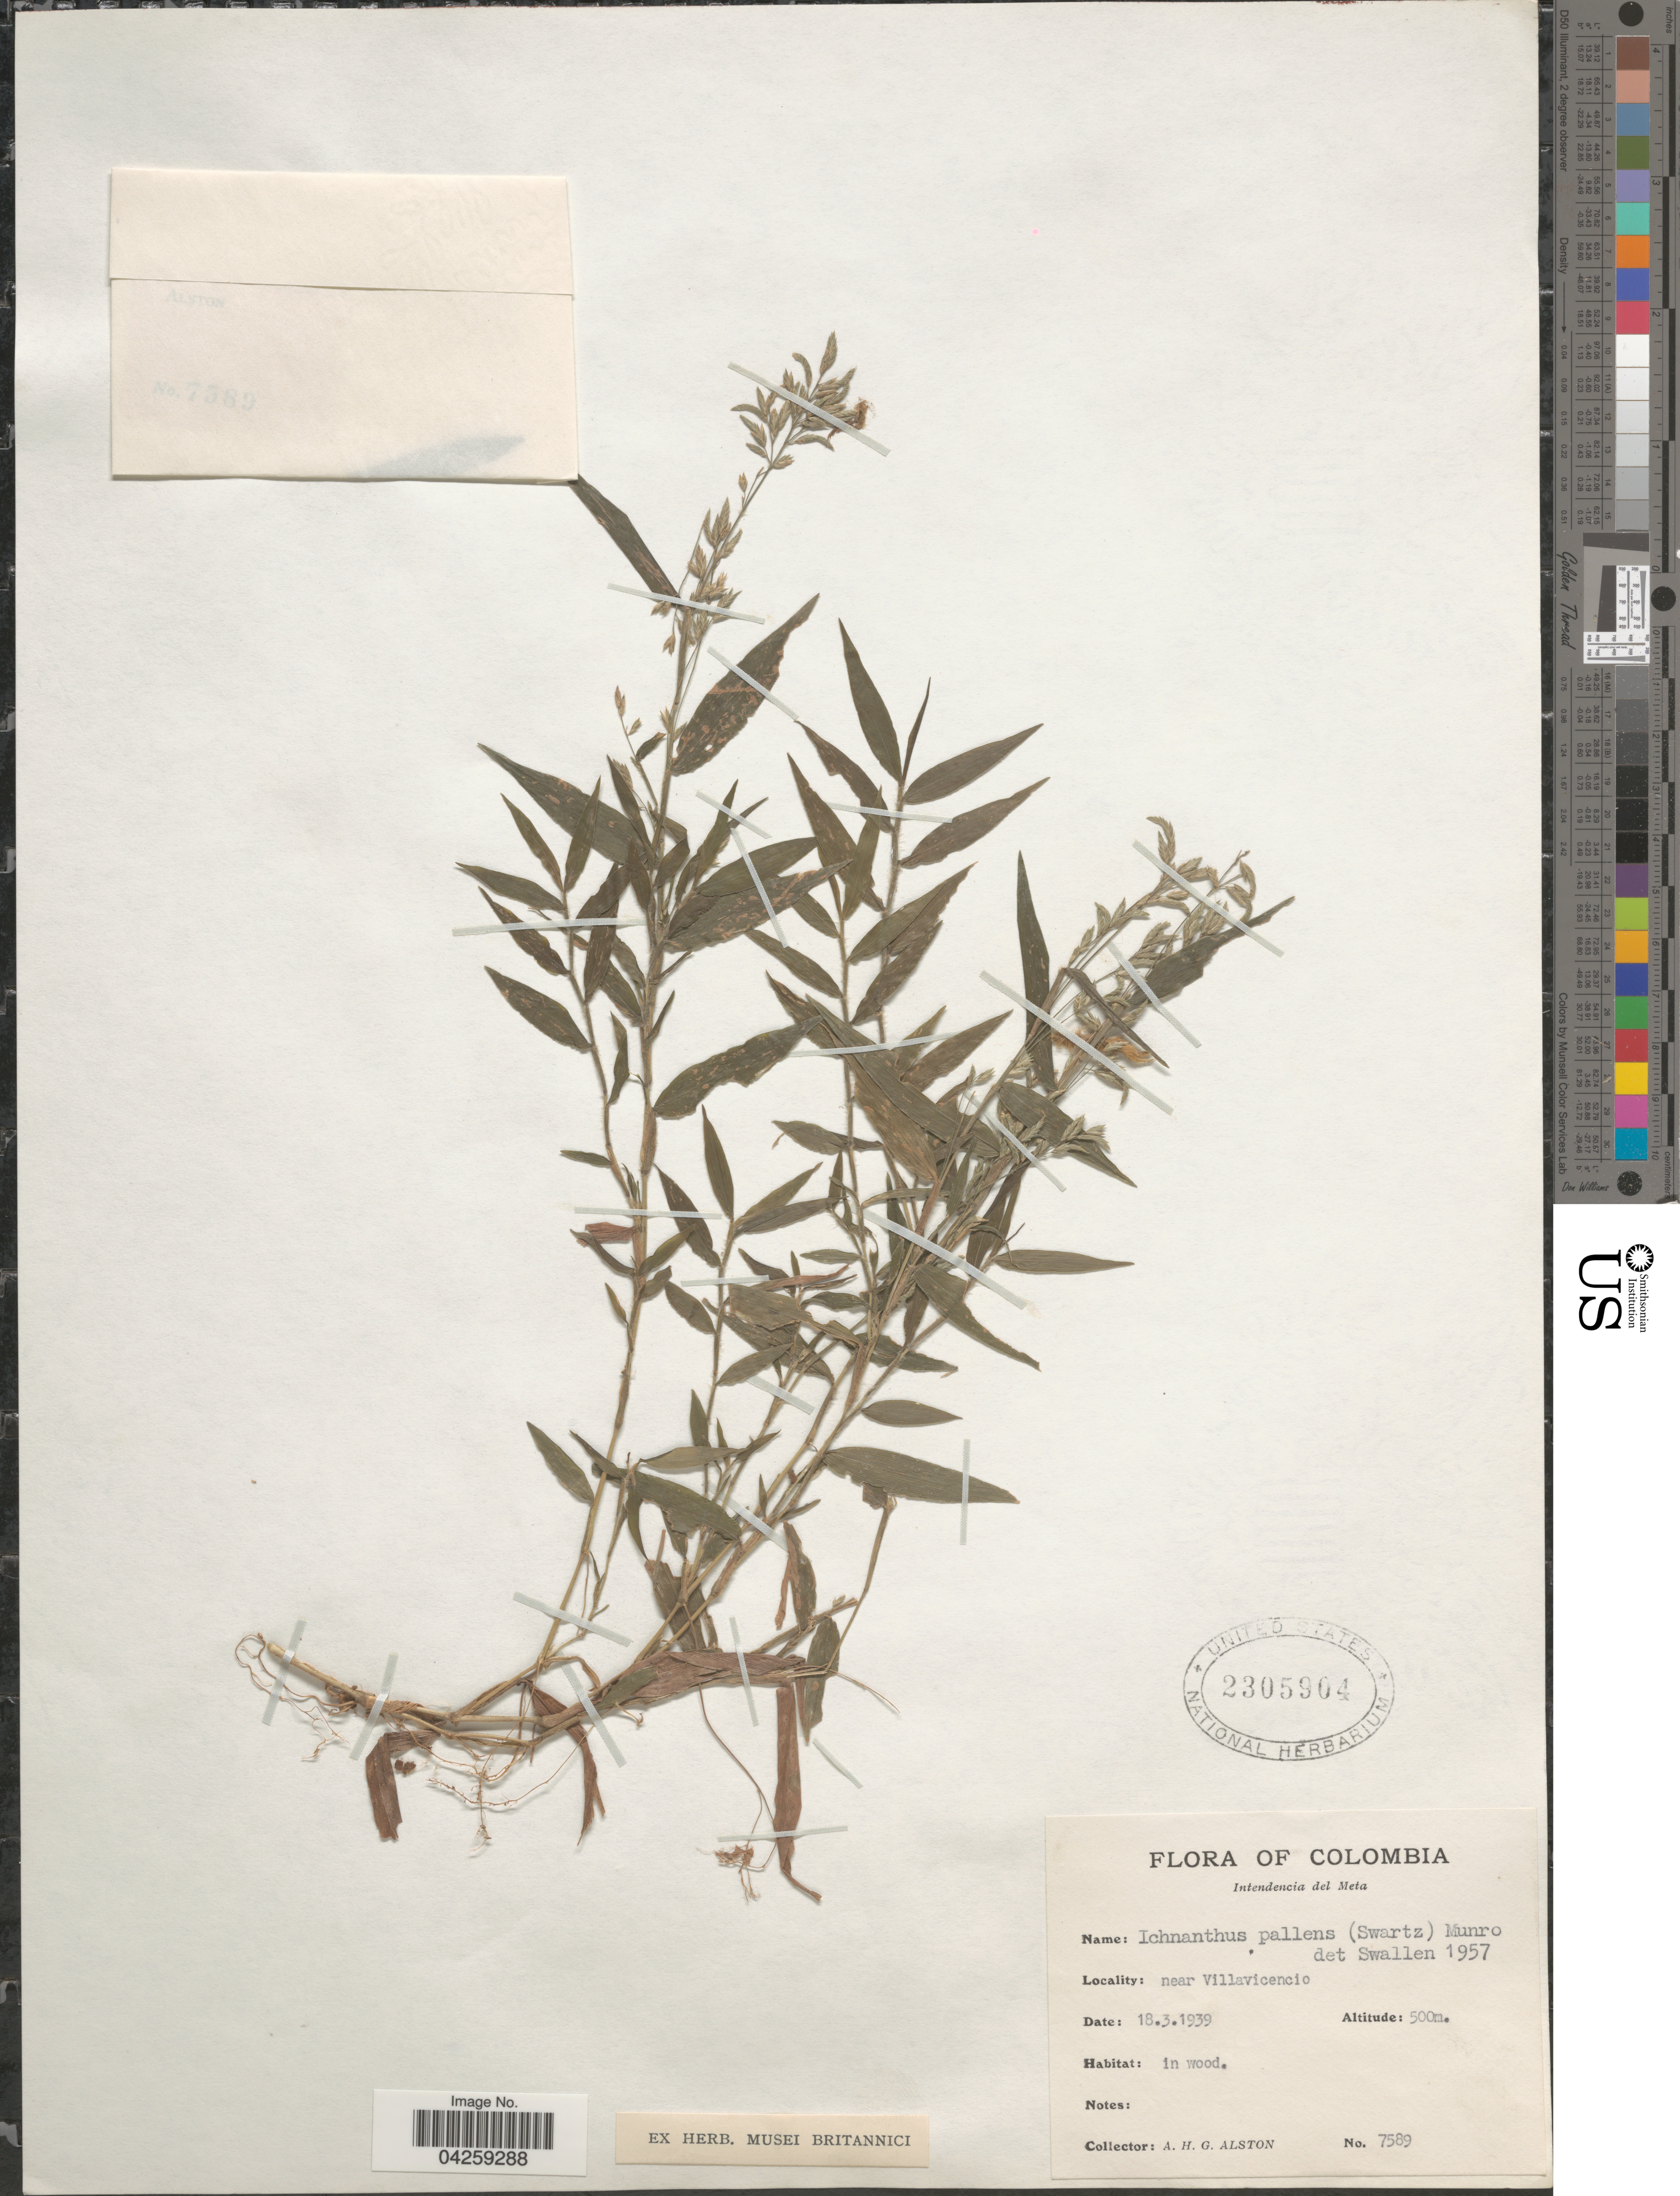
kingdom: Plantae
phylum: Tracheophyta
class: Liliopsida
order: Poales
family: Poaceae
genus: Ichnanthus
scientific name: Ichnanthus pallens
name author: (Sw.) Munro ex Benth.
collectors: A. H. Alston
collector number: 7589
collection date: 1939-03-18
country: Colombia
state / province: Meta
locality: Intendencia del Meta. Near Villavicencio.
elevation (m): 500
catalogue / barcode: US 2305904